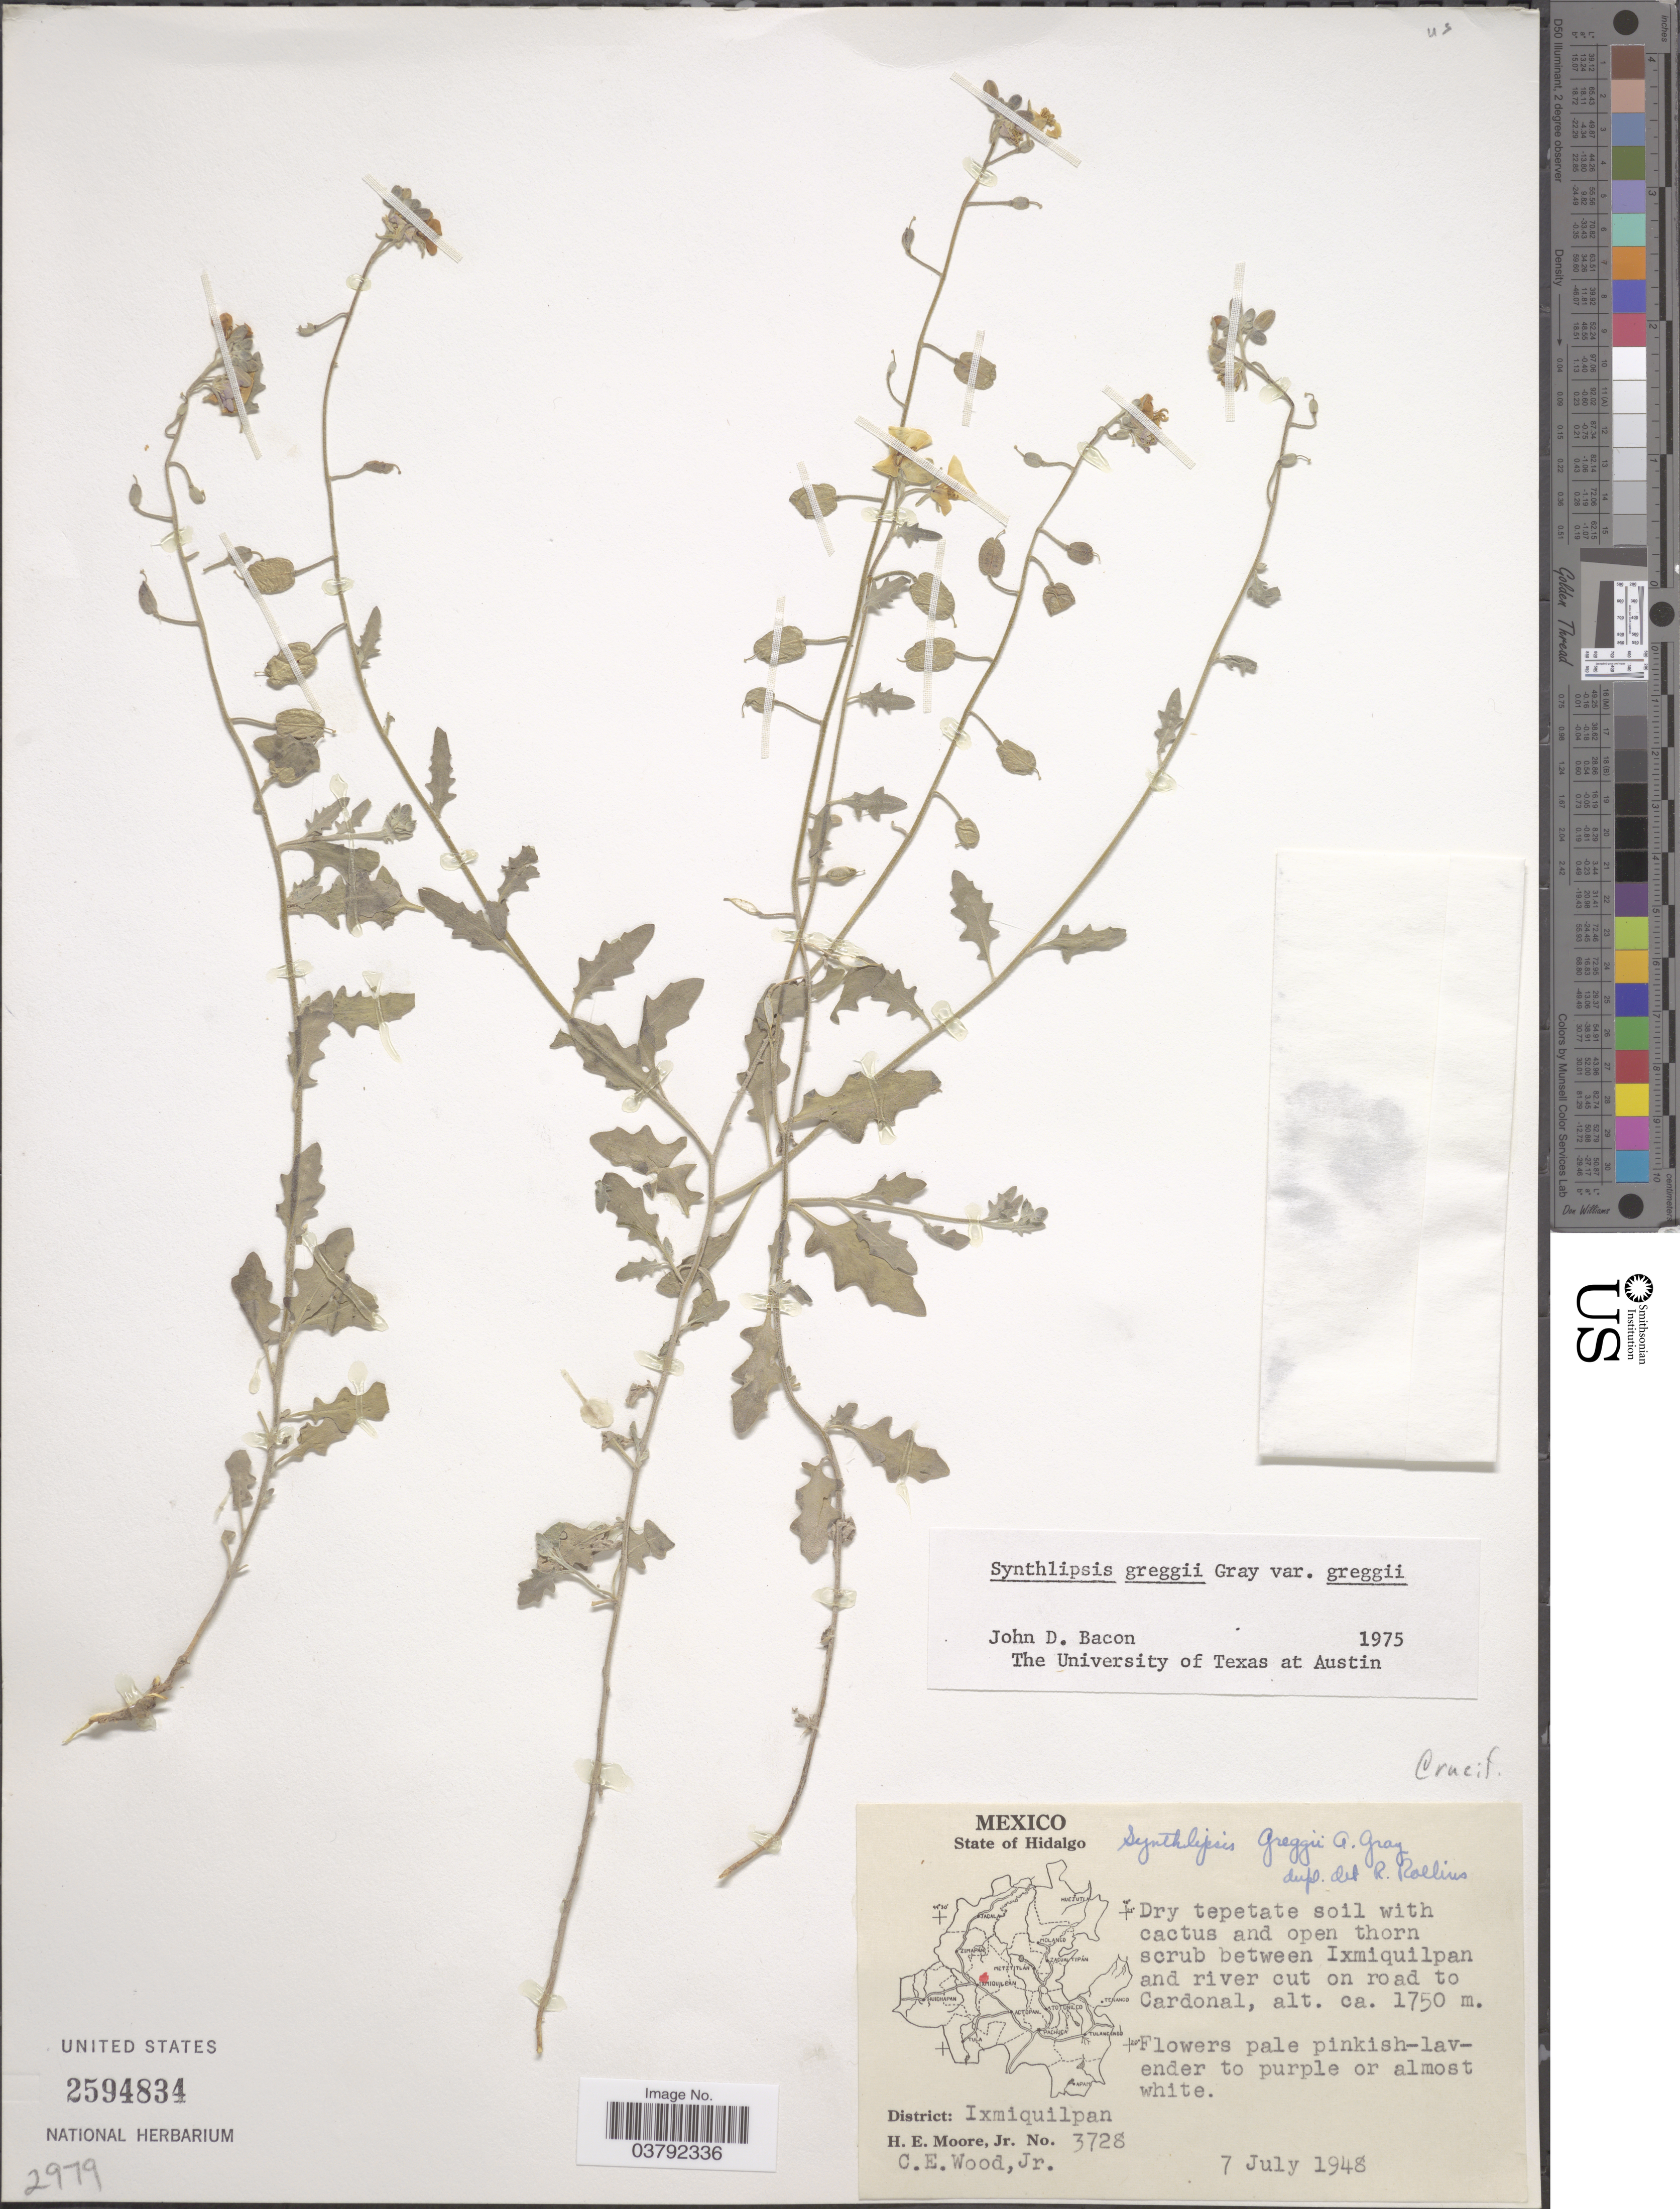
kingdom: Plantae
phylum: Tracheophyta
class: Magnoliopsida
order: Brassicales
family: Brassicaceae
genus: Synthlipsis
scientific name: Synthlipsis greggii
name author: A. Gray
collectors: H. Moore & C. Wood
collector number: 3728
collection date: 1948-07-07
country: Mexico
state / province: Hidalgo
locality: District: Ixmiquilpan. Scrub between Ixmiquilpan and river cut on road to Cardonal.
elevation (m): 1750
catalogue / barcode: US 2594834